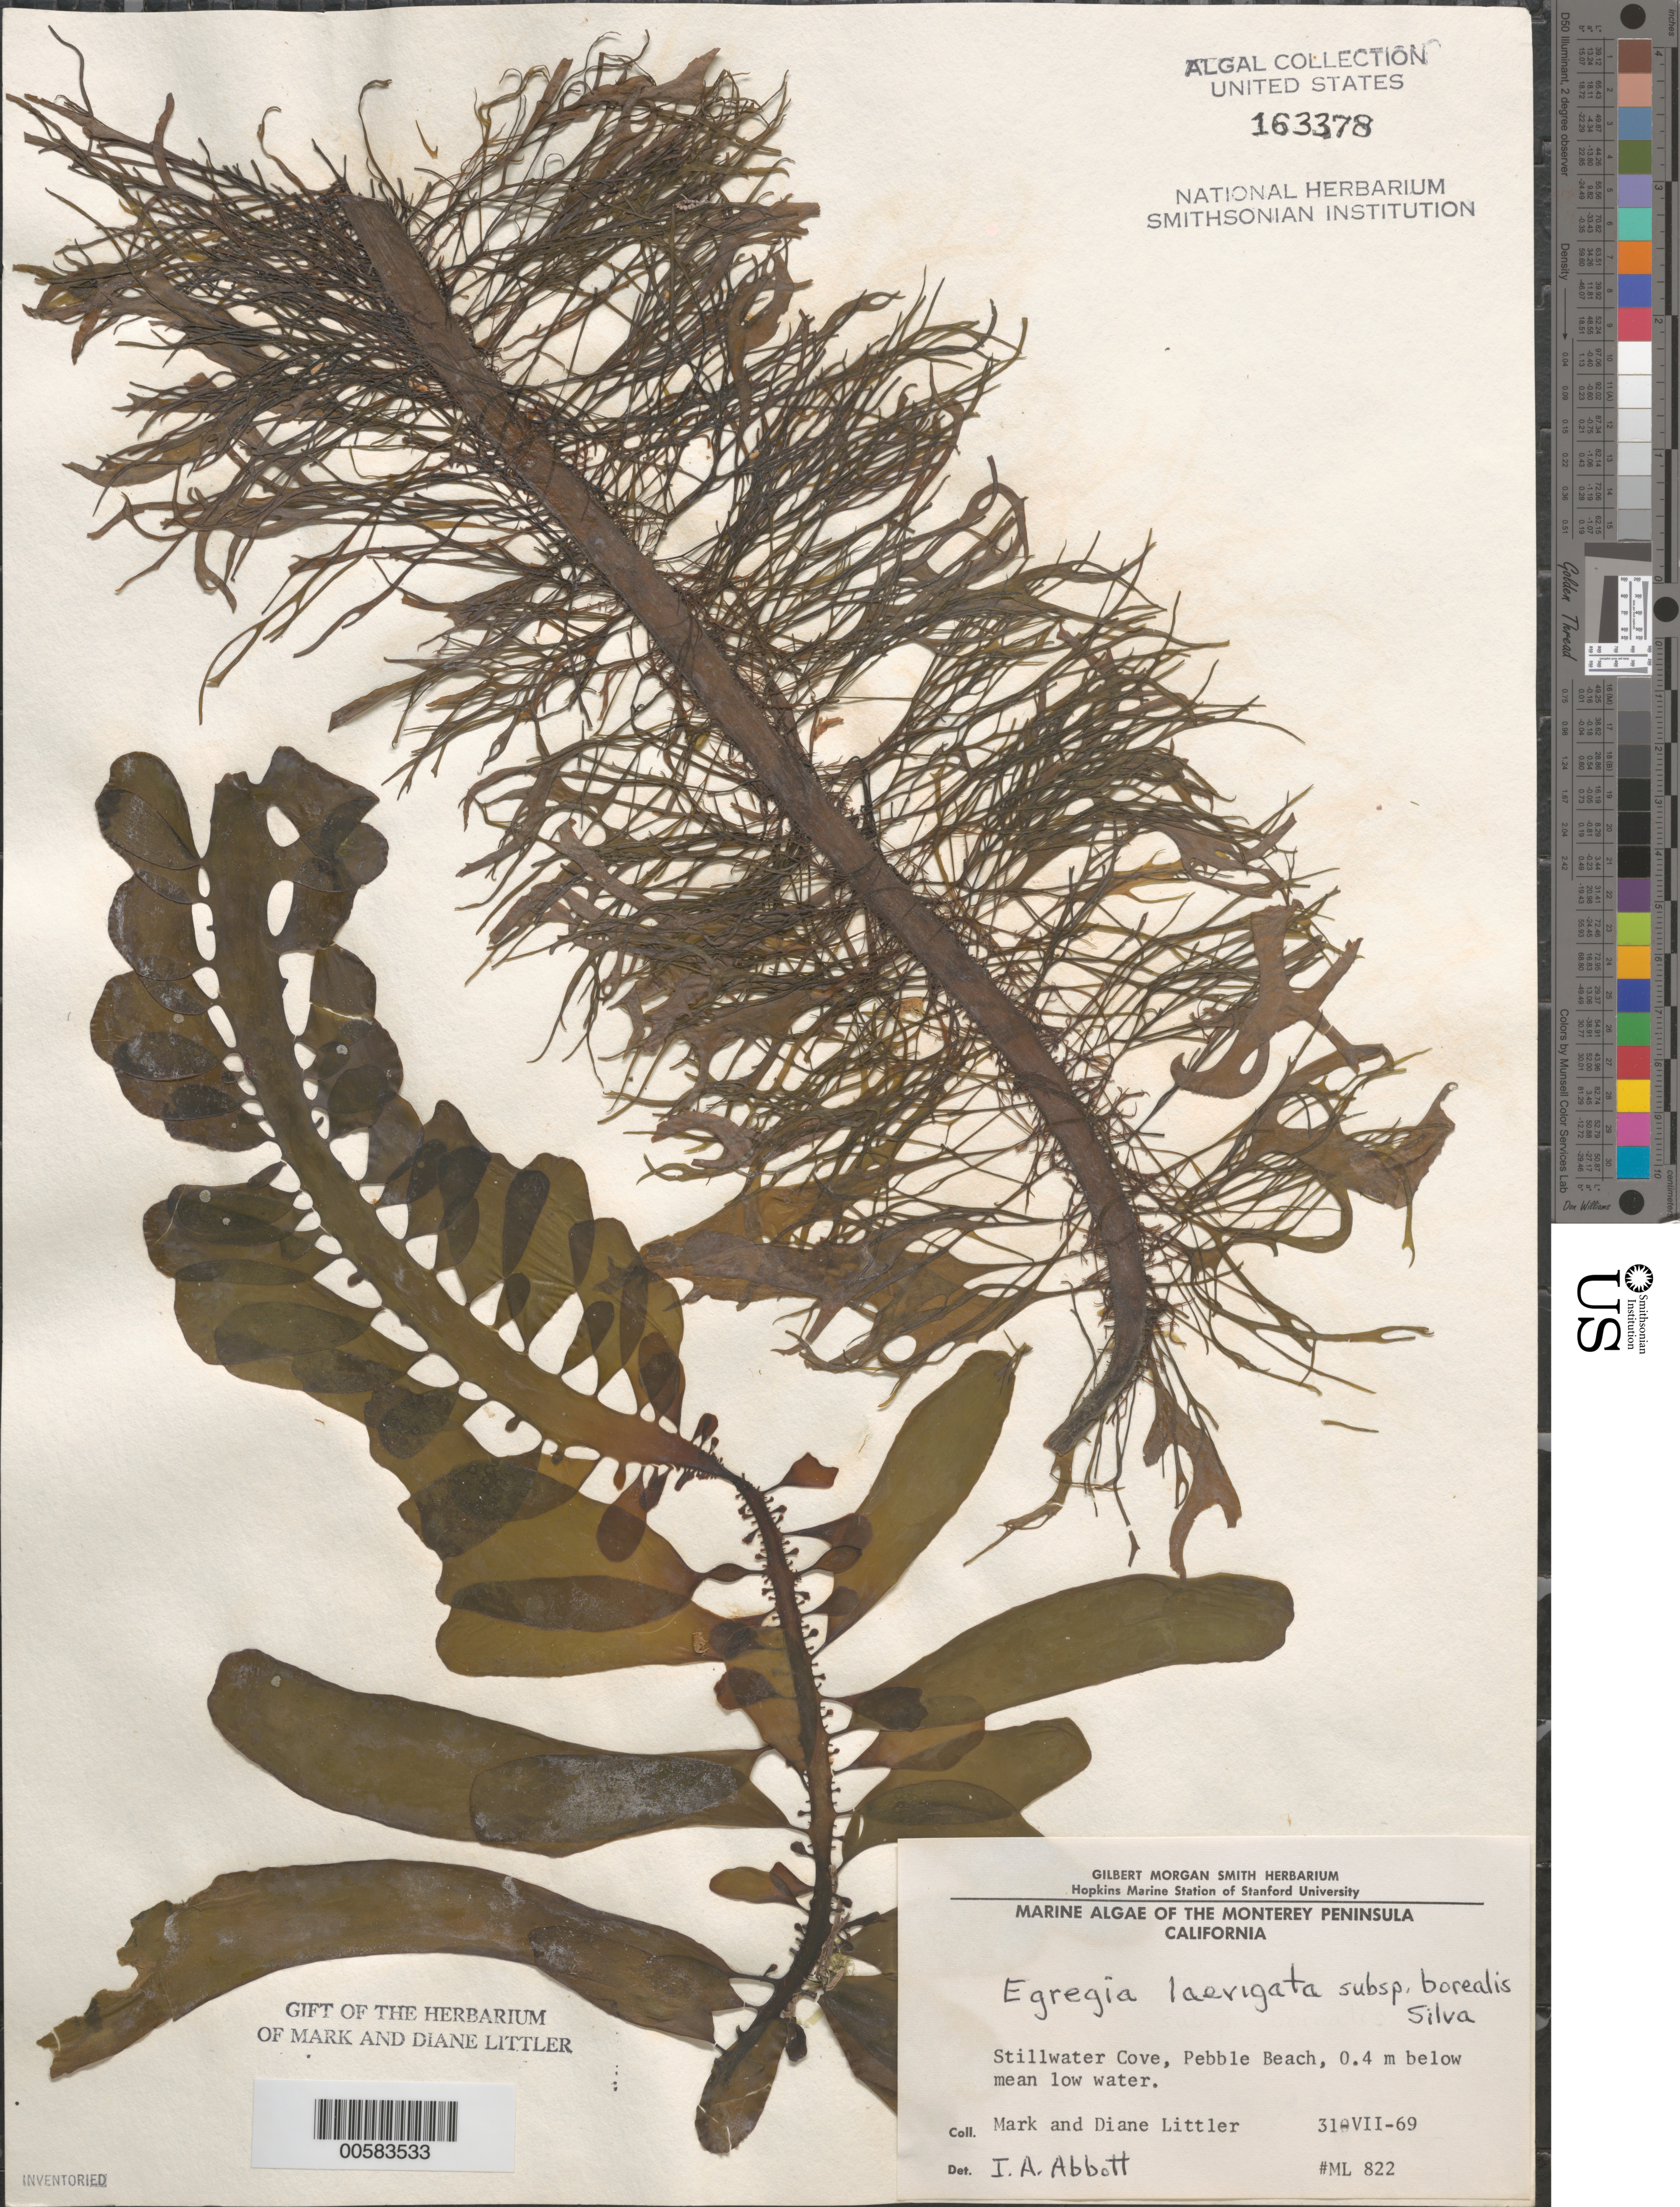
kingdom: Chromista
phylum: Ochrophyta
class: Phaeophyceae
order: Laminariales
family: Lessoniaceae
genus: Egregia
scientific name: Egregia menziesii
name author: (Turner) Aresch.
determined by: Algae name updating Project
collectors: M. M. Littler & D. S. Littler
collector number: ML 822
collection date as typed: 31 Jul 1969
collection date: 1969-07-31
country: United States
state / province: California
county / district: Monterey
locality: Stillwater Cove, Pebble Beach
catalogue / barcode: US 163378